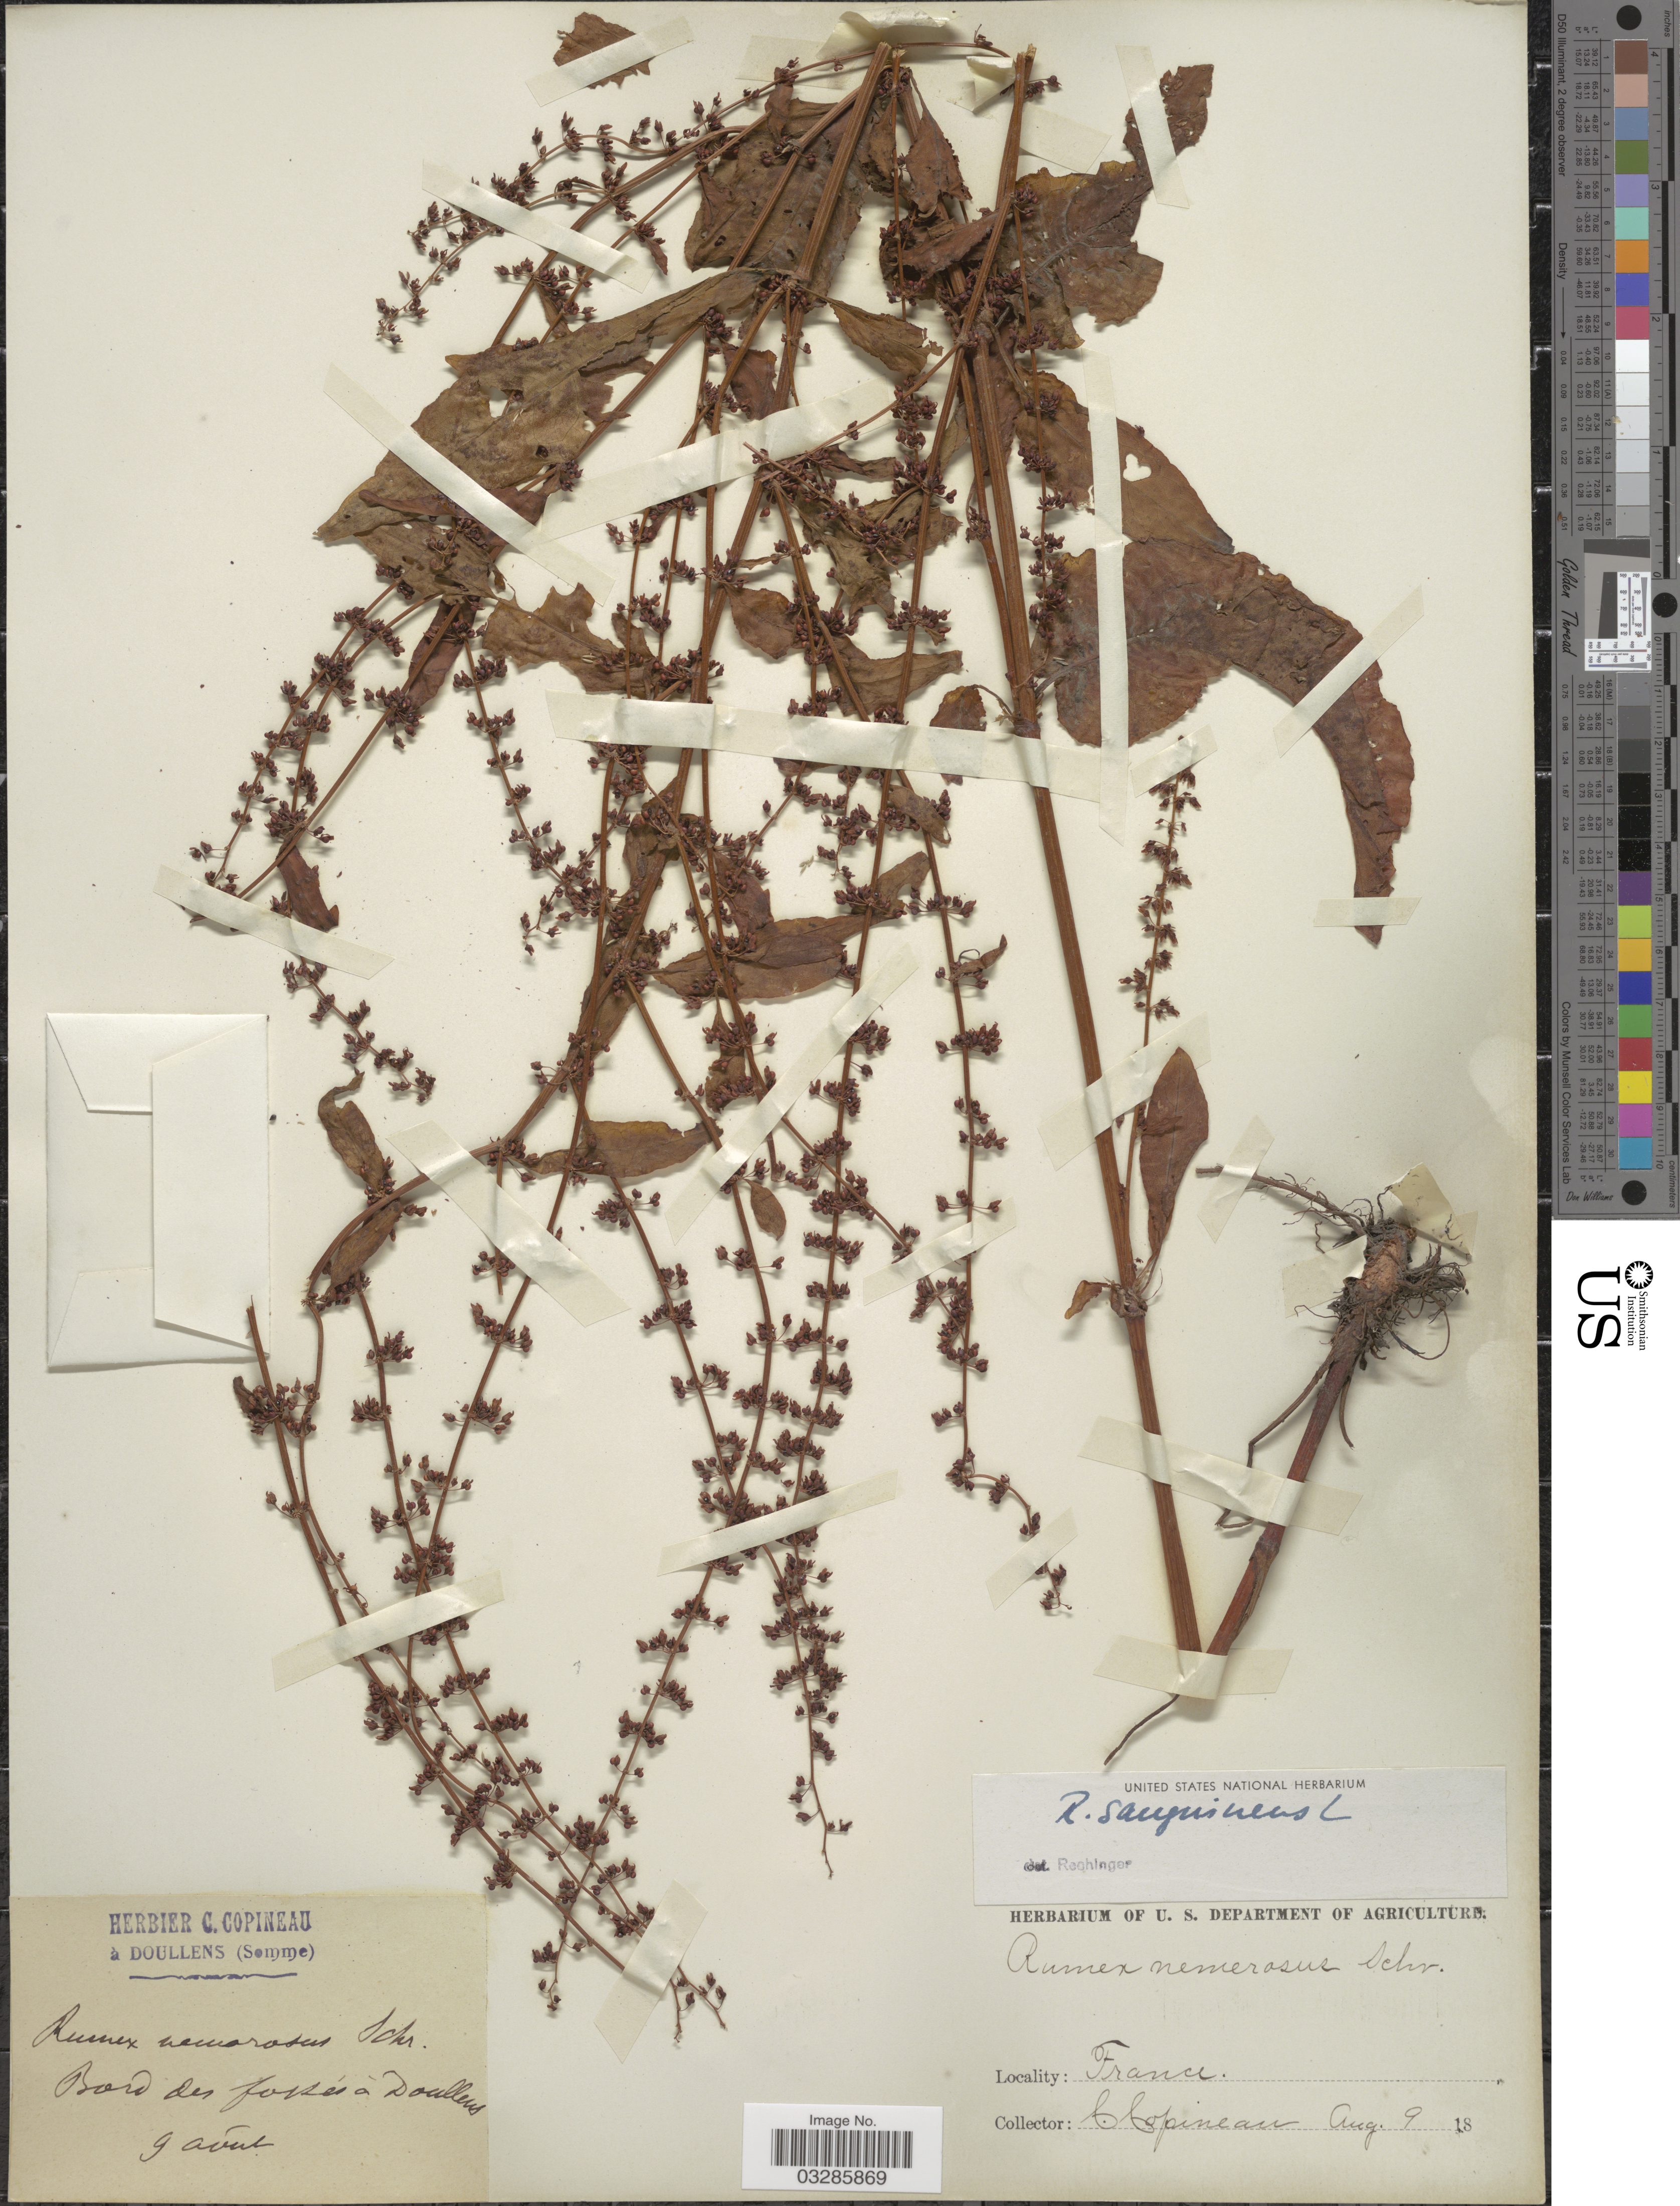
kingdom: Plantae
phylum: Tracheophyta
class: Magnoliopsida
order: Caryophyllales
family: Polygonaceae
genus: Rumex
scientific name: Rumex sanguineus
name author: L.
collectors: C. Copineau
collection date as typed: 9 Aug 18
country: France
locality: Bord des fossés à Doullens.